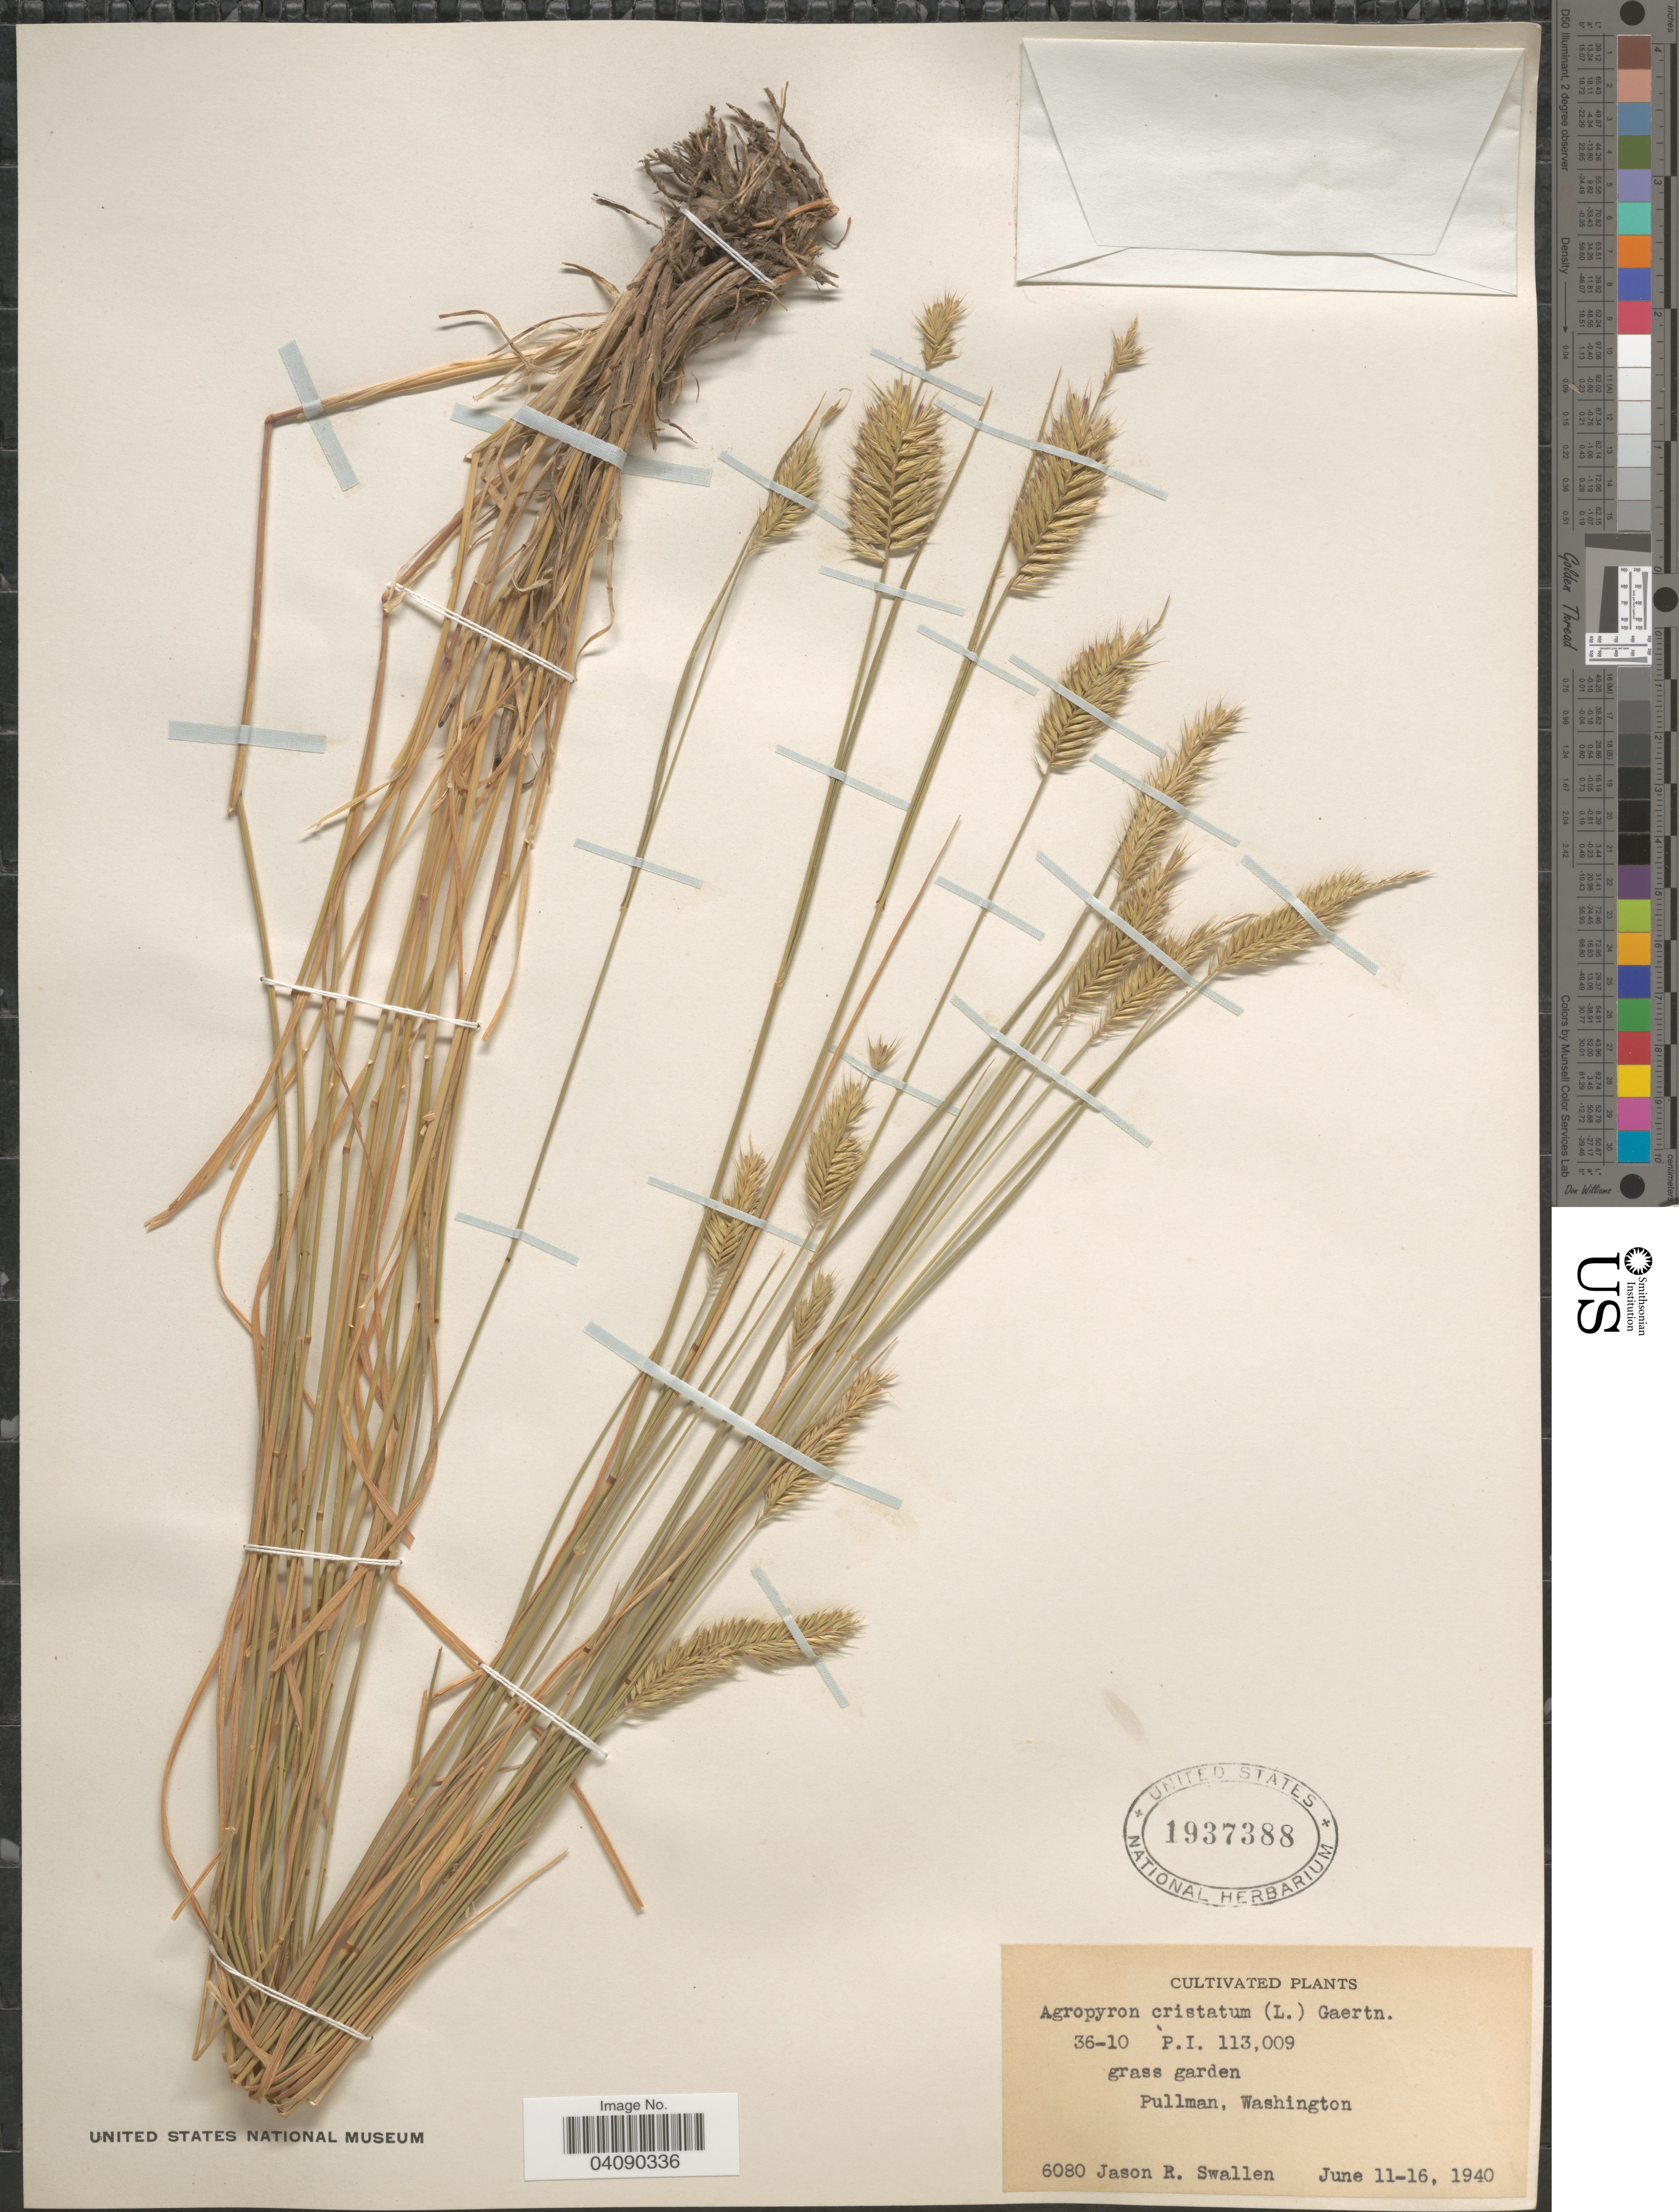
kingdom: Plantae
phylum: Tracheophyta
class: Liliopsida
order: Poales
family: Poaceae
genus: Agropyron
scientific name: Agropyron cristatum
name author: (L.) Gaertn.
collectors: J. R. Swallen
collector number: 6080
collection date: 1940-06-11/1940-06-16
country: United States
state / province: Washington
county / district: Whitman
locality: Grass garden. Pullman.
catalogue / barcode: US 1937388